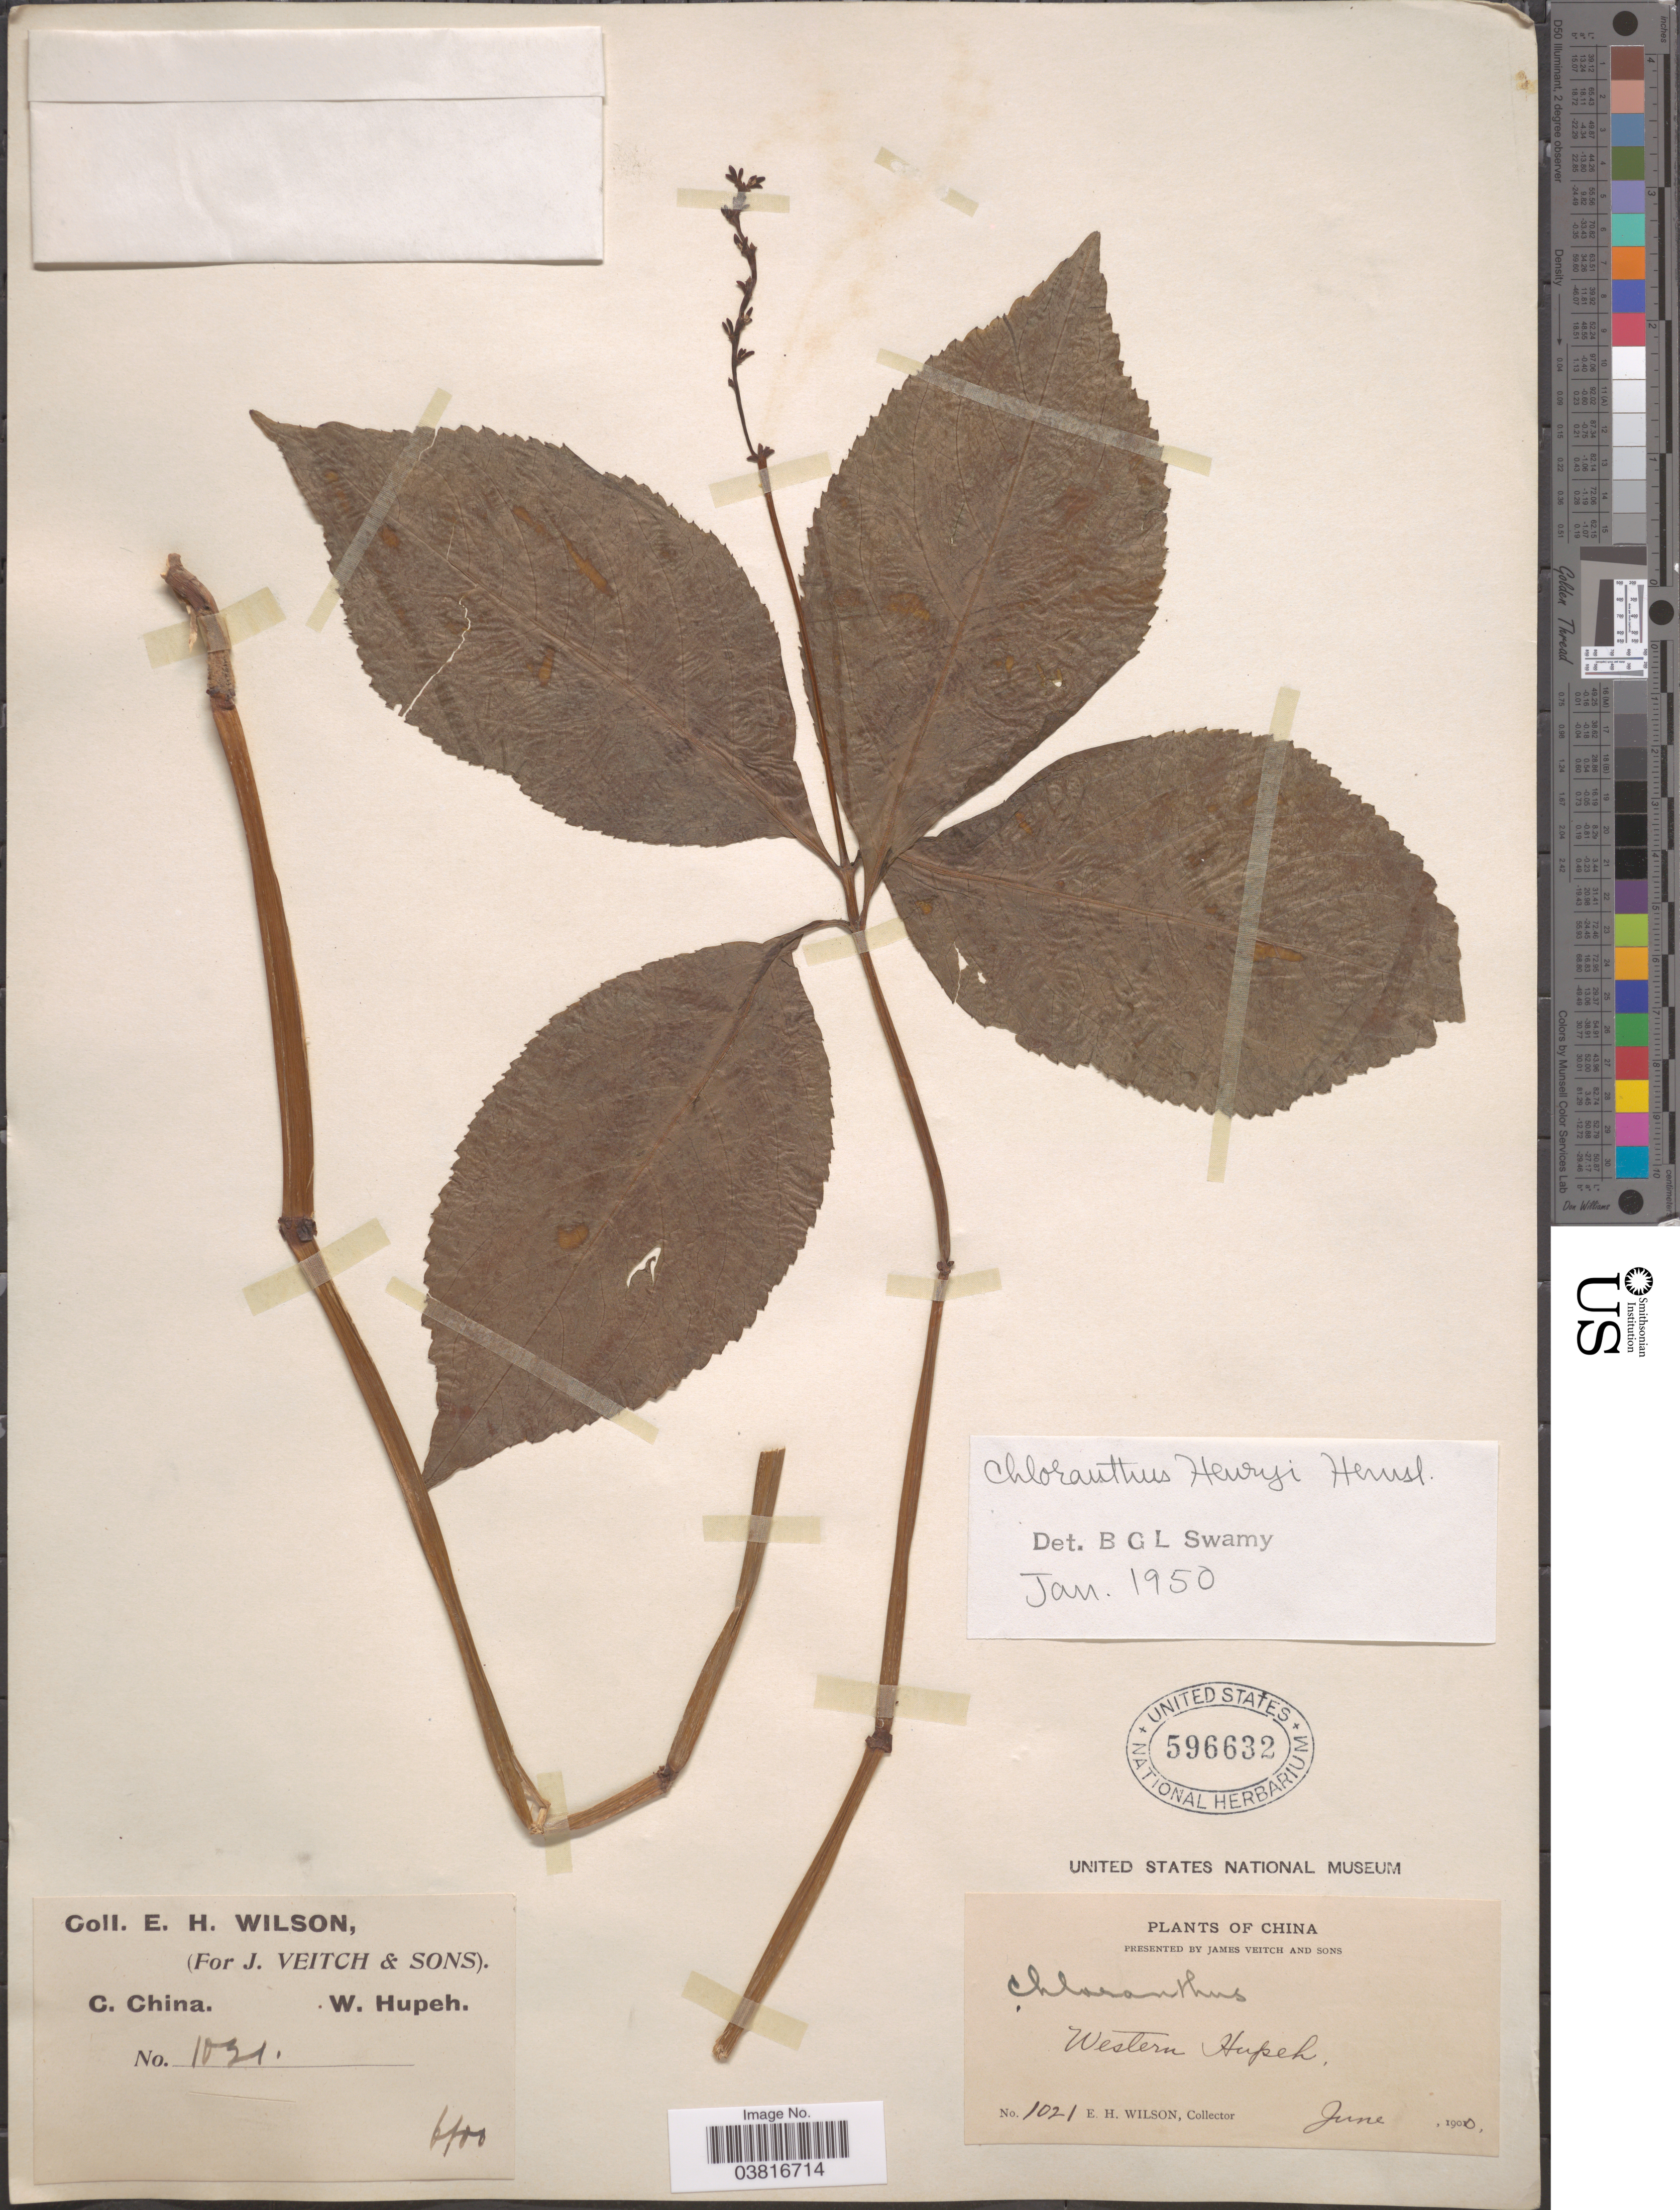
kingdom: Plantae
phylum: Tracheophyta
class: Magnoliopsida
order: Chloranthales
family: Chloranthaceae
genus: Chloranthus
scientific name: Chloranthus henryi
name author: Hemsl.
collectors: E. Wilson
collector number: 1021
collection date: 1900-06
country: China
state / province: Hubei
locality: C. China. W. Hupeh. Western Hupeh.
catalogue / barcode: US 596632